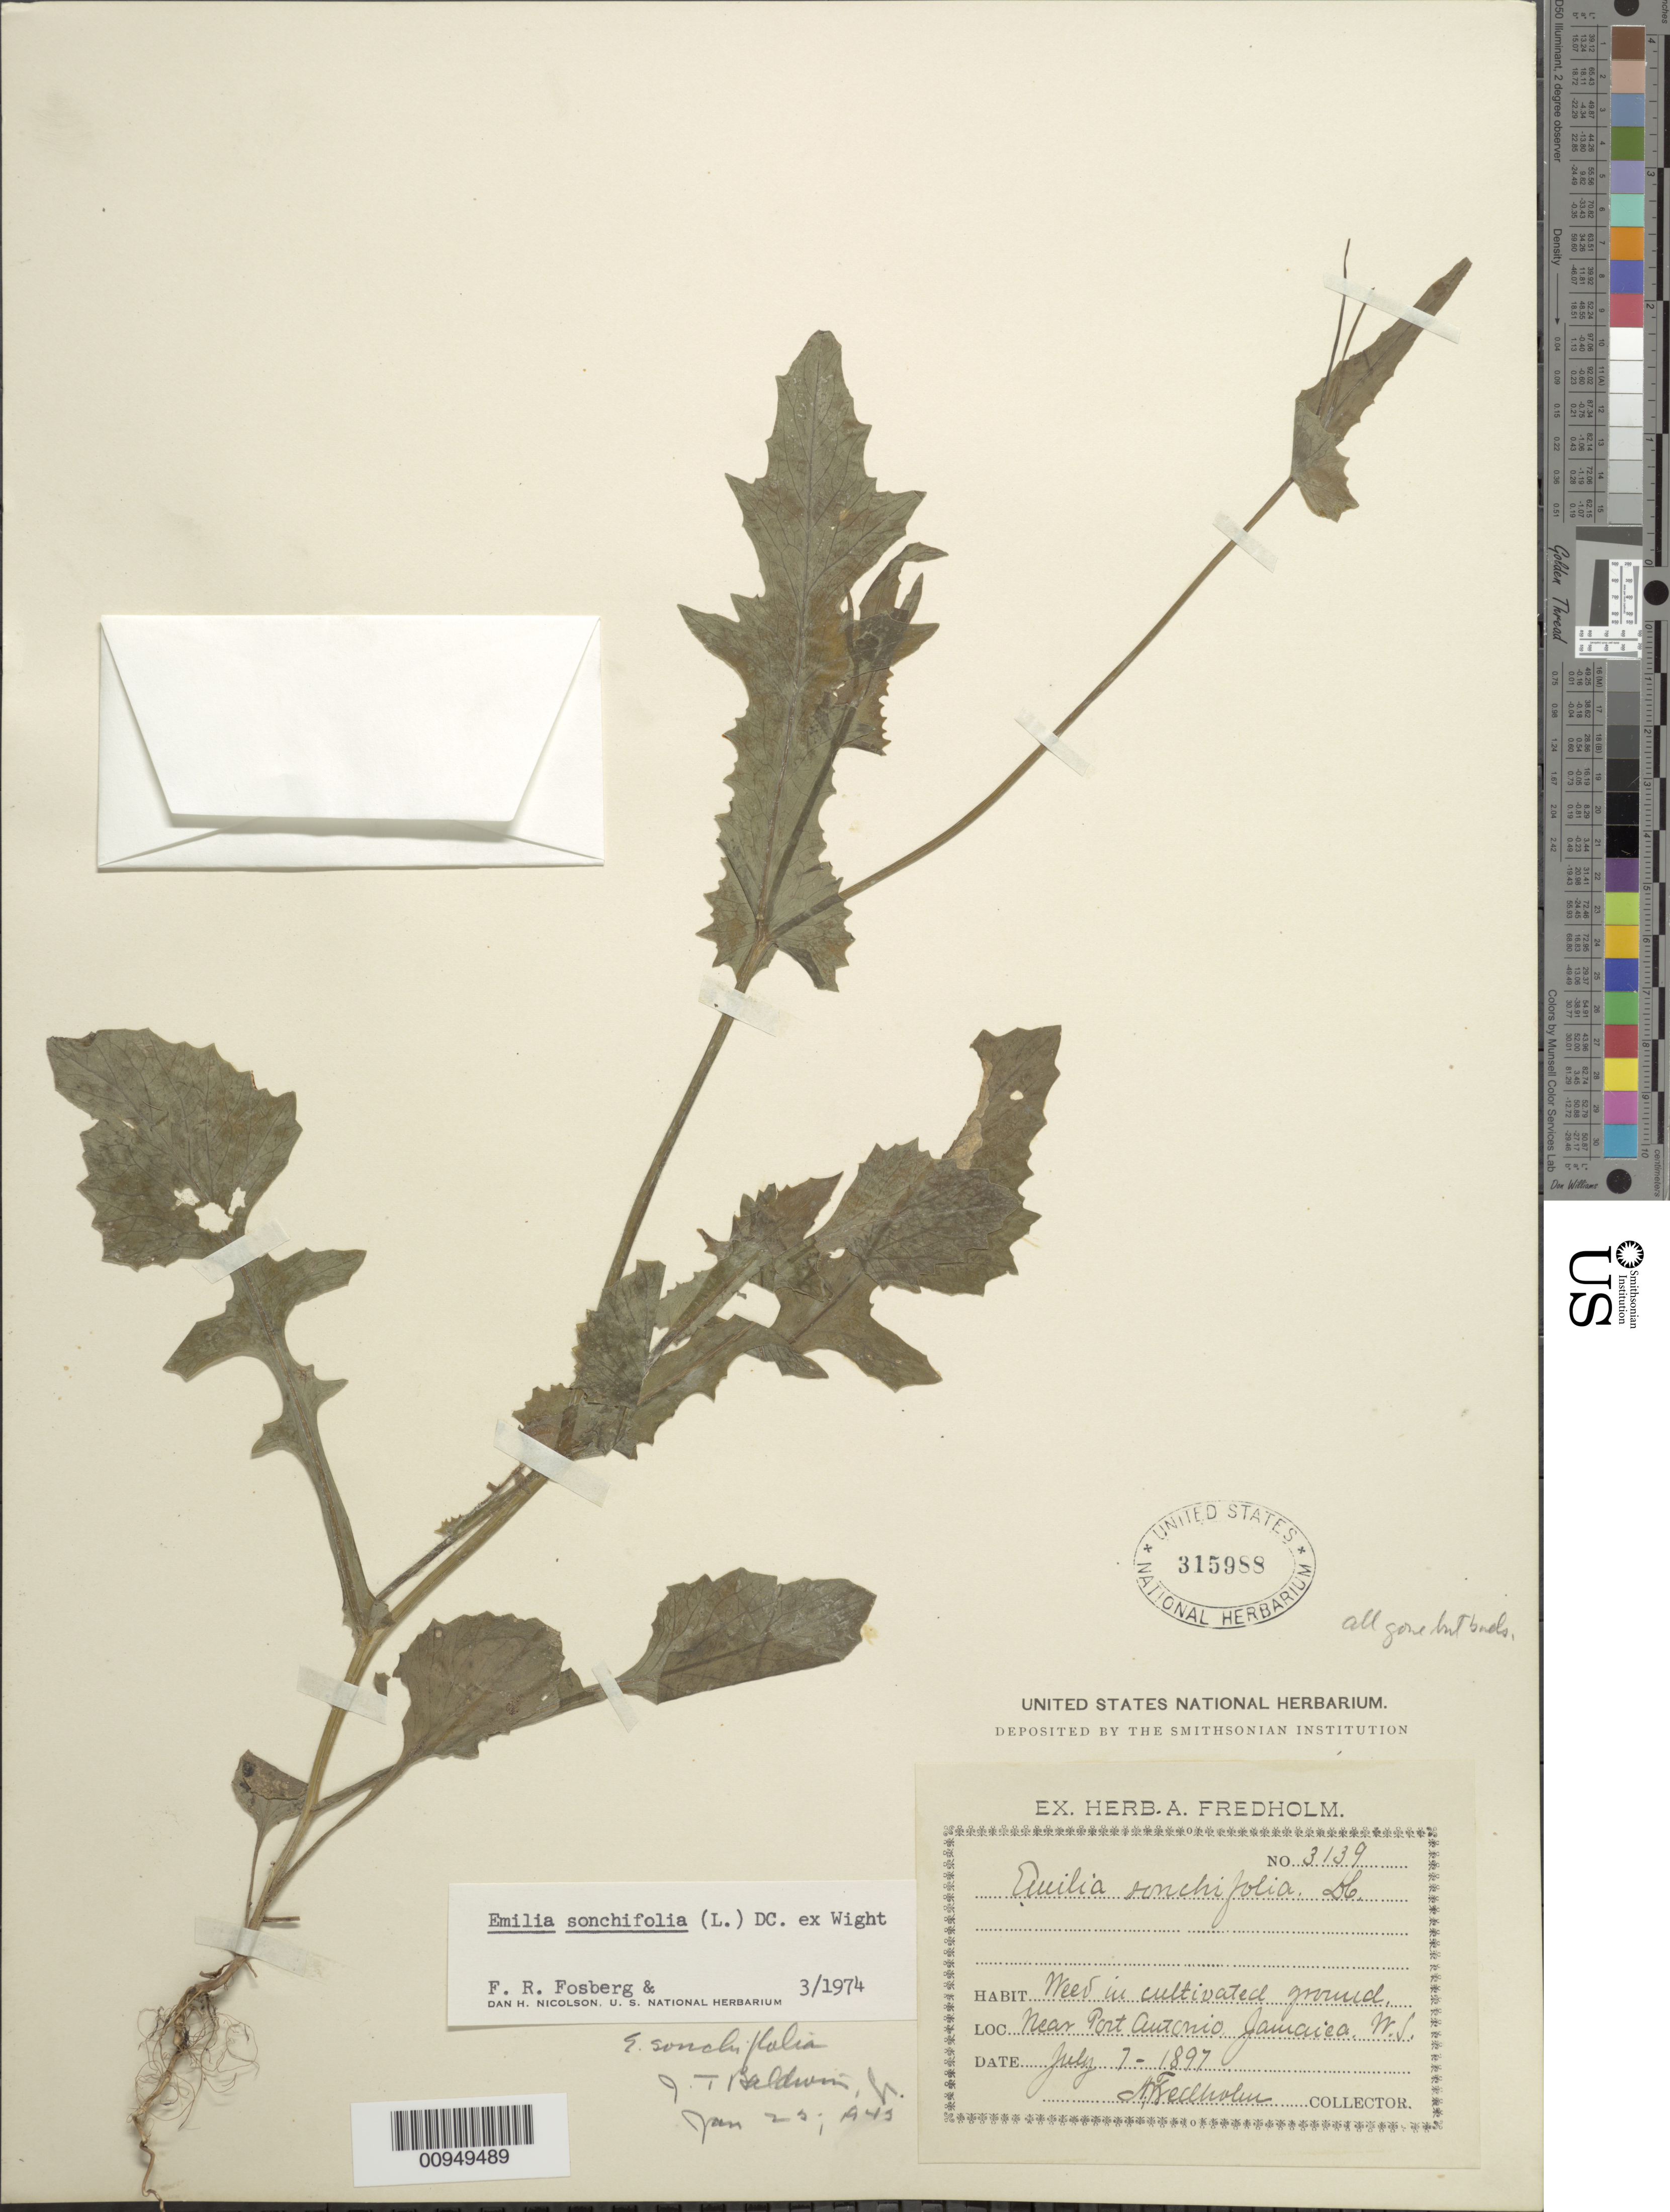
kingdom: Plantae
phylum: Tracheophyta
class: Magnoliopsida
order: Asterales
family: Asteraceae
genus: Emilia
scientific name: Emilia sonchifolia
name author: (L.) DC.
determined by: Fosberg, F. R.; Nicolson, D. H.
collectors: A. Fredholm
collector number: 3139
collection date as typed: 07 Jul 1897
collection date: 1897-07-07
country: Jamaica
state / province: Portland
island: Jamaica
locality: Near Port Antonio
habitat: In cultivated ground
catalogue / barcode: US 315988